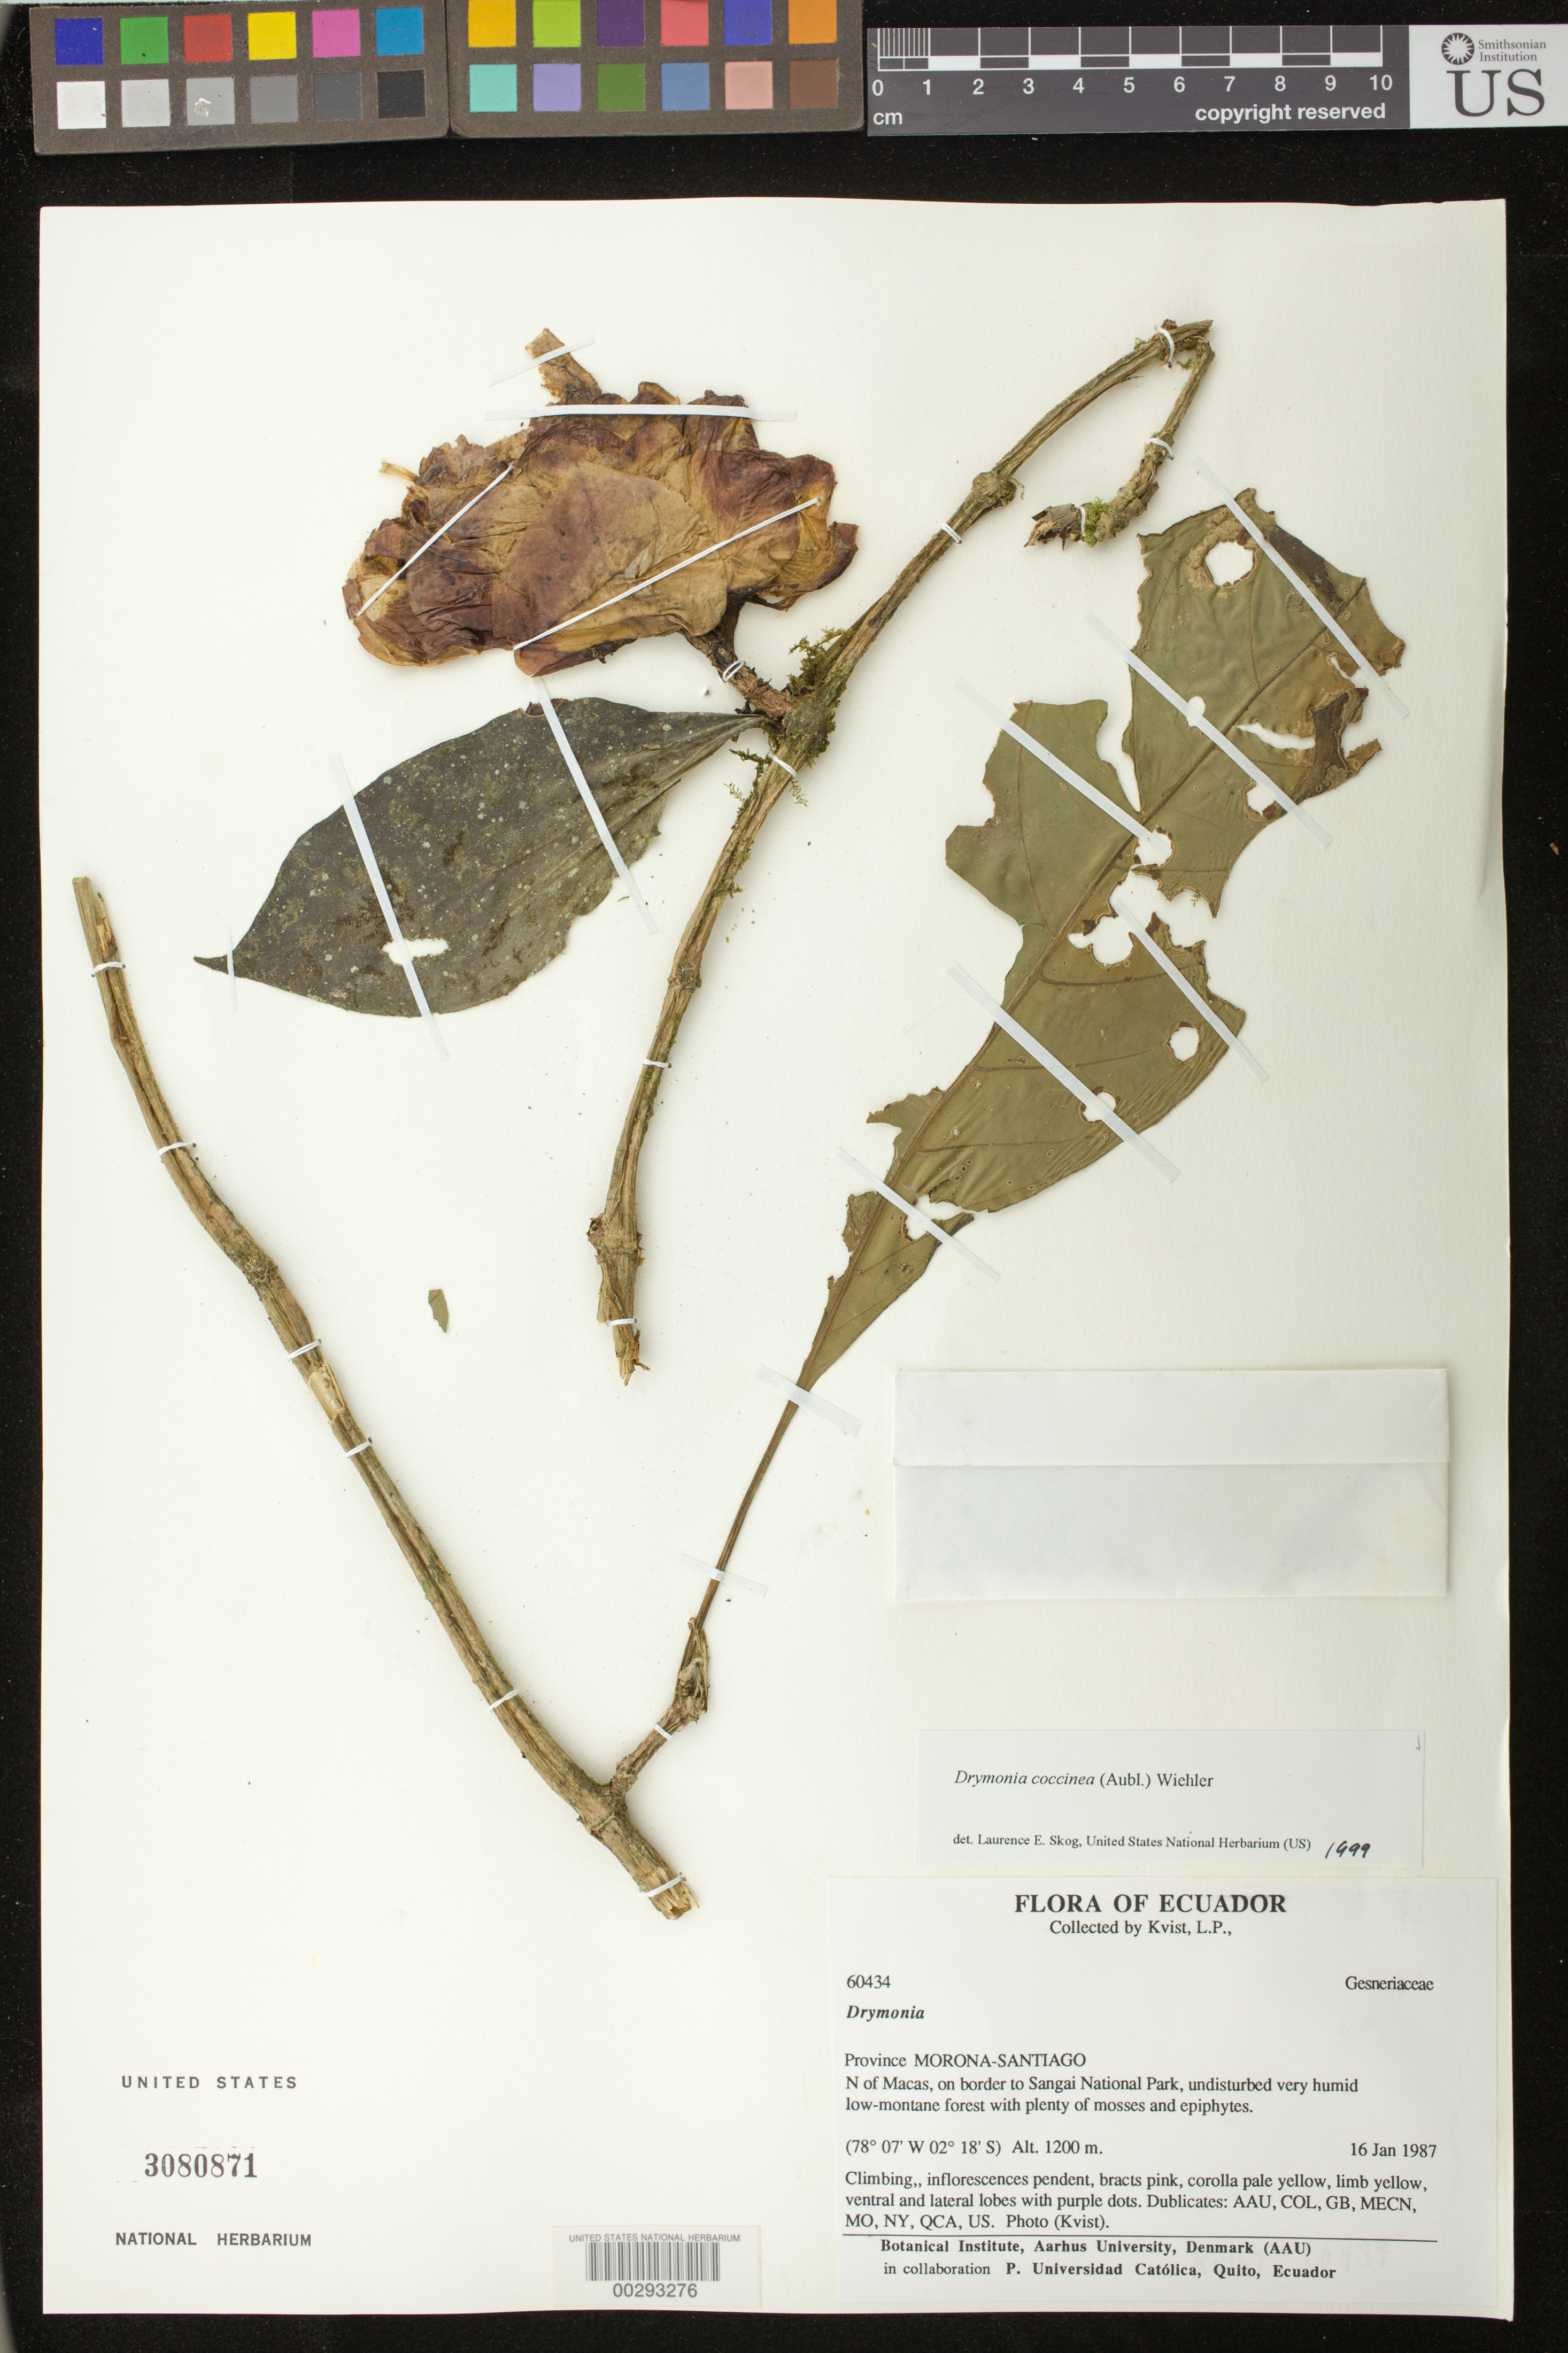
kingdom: Plantae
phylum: Tracheophyta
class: Magnoliopsida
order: Lamiales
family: Gesneriaceae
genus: Drymonia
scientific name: Drymonia coccinea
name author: (Aubl.) Wiehler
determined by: Skog, Laurence E.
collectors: L. P. Kvist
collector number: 60434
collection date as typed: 16 Jan 1987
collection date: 1987-01-16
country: Ecuador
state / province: Morona-Santiago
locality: N of Macas, on border to Sangay National Park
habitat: Undisturbed very humid low montane forest with plenty of mosses and epiphytes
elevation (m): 1200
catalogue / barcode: US 3080871